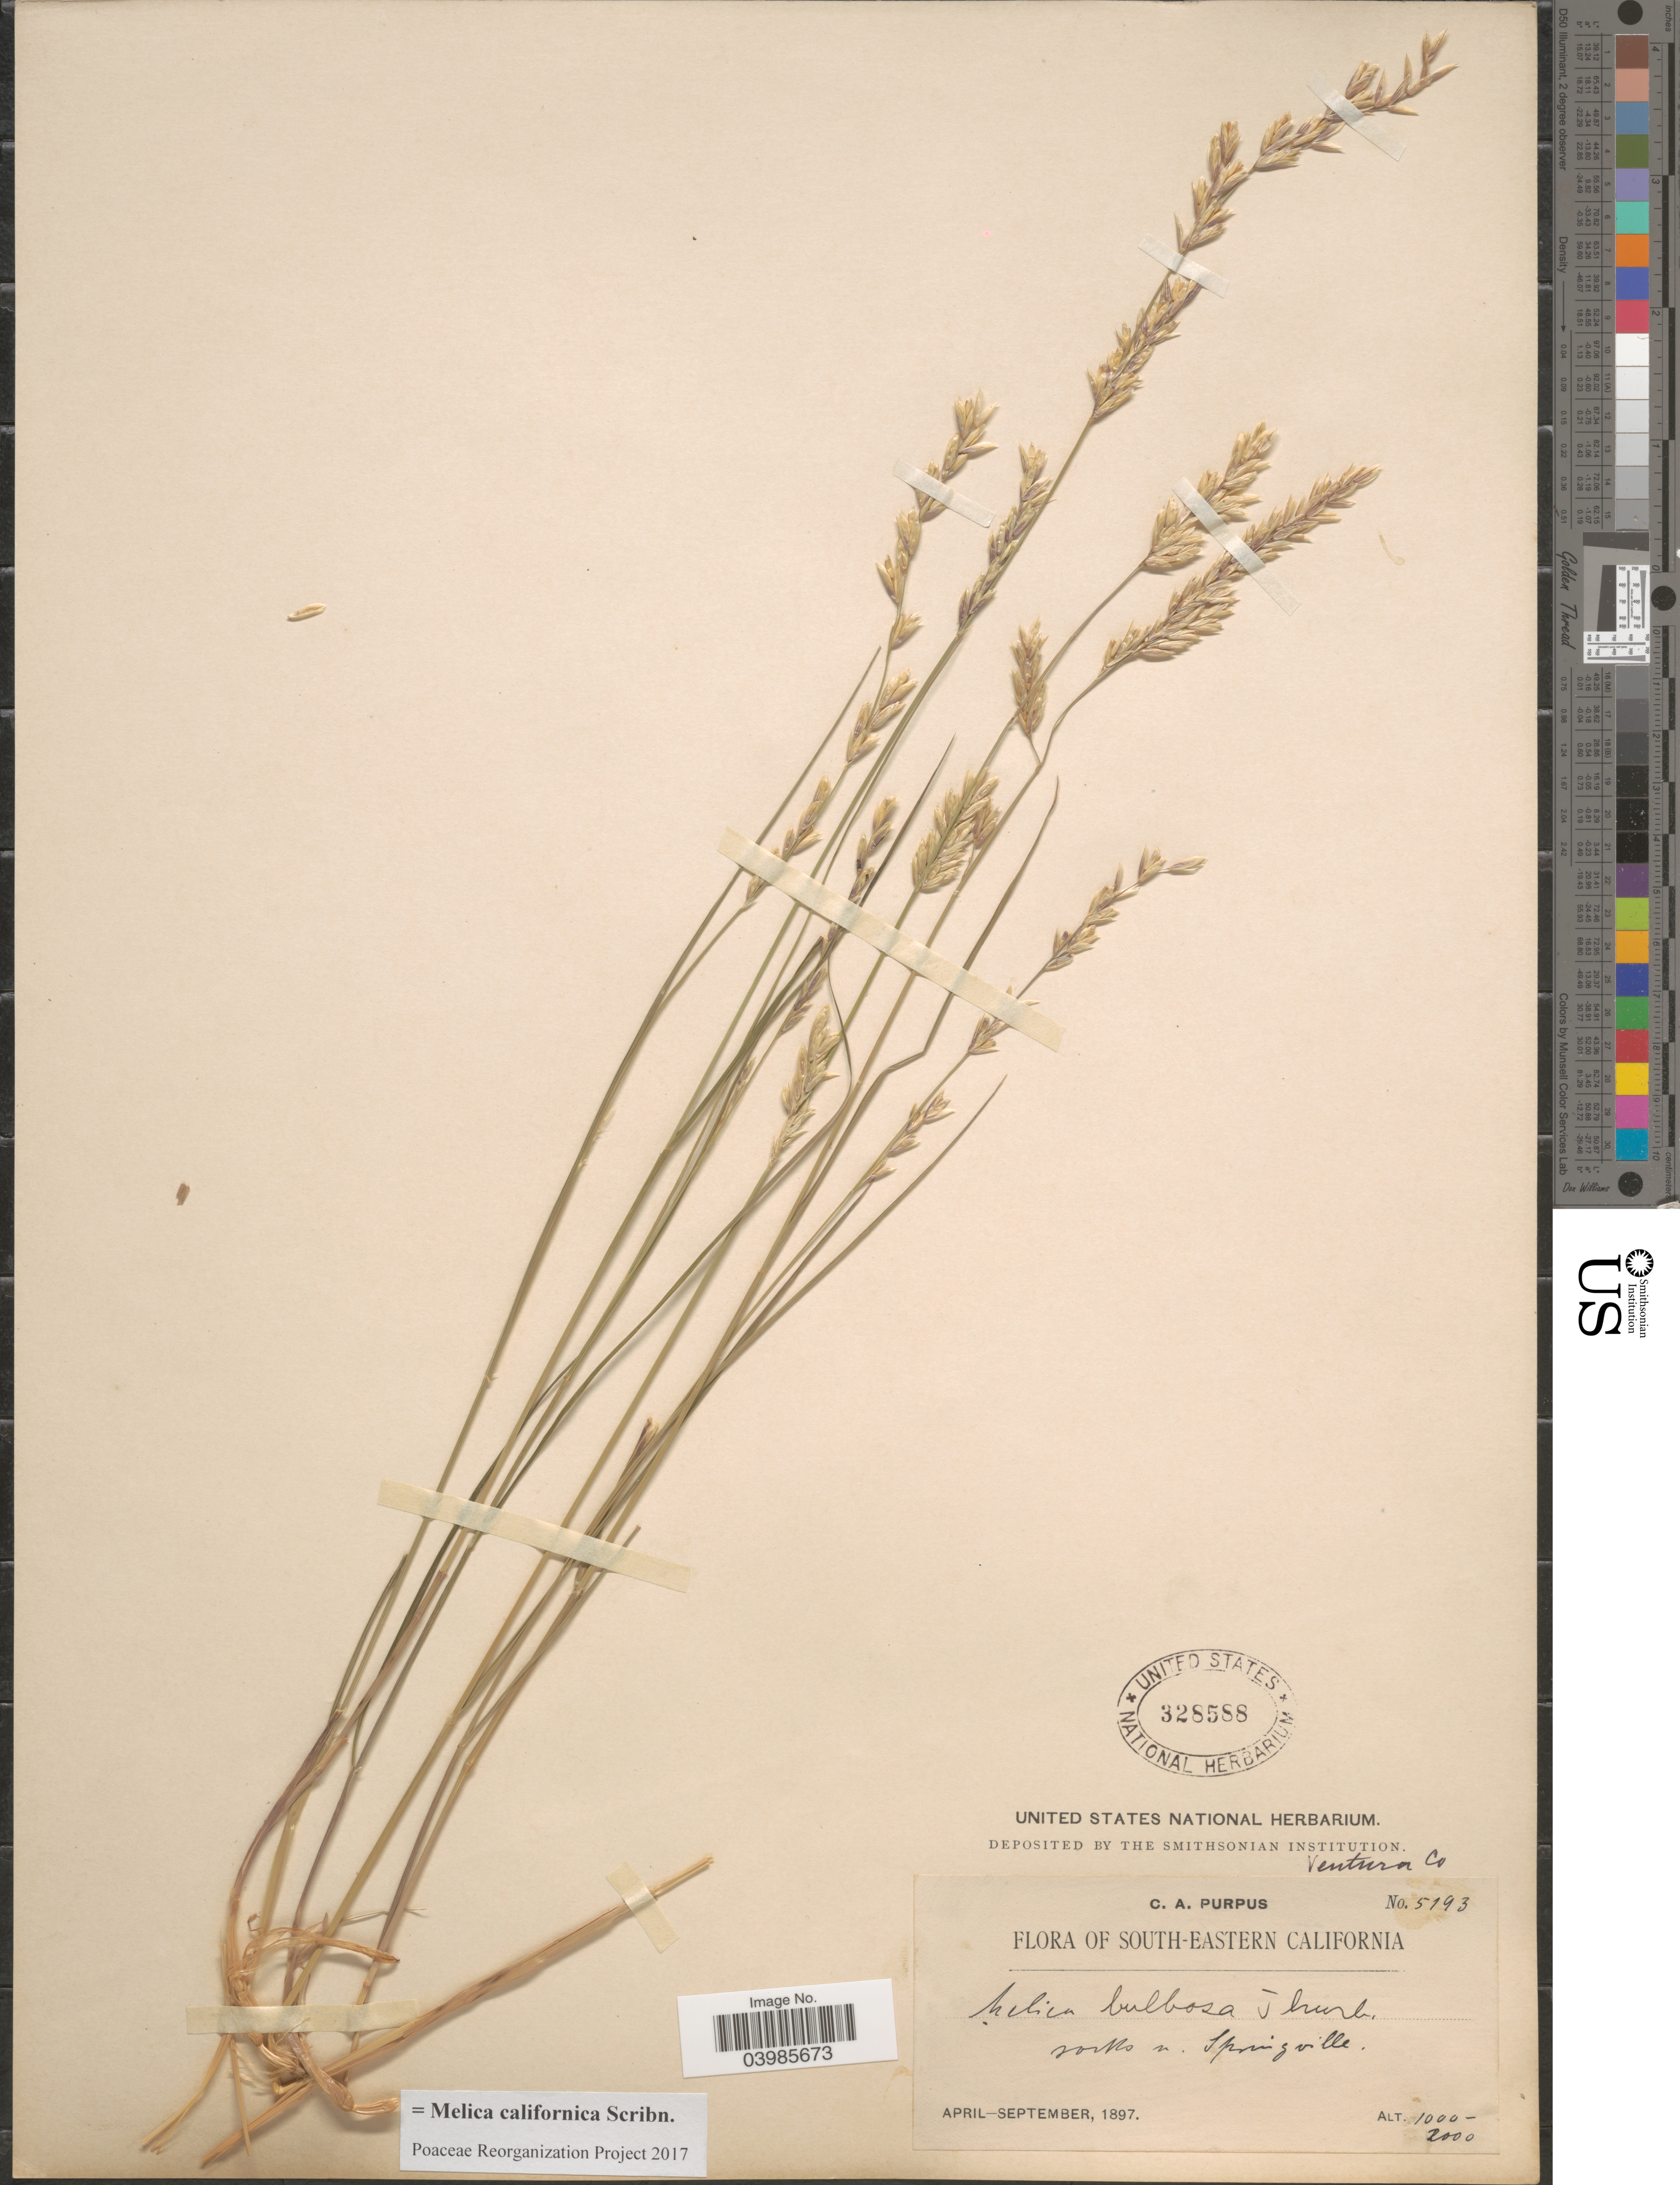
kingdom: Plantae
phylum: Tracheophyta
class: Liliopsida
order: Poales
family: Poaceae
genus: Melica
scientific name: Melica californica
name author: Scribn.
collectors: C. A. Purpus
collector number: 5193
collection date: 1897-04/1897-09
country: United States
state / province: California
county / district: Ventura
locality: Ventura Co. South-Eastern California. Rocks n. Springville.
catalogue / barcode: US 328588